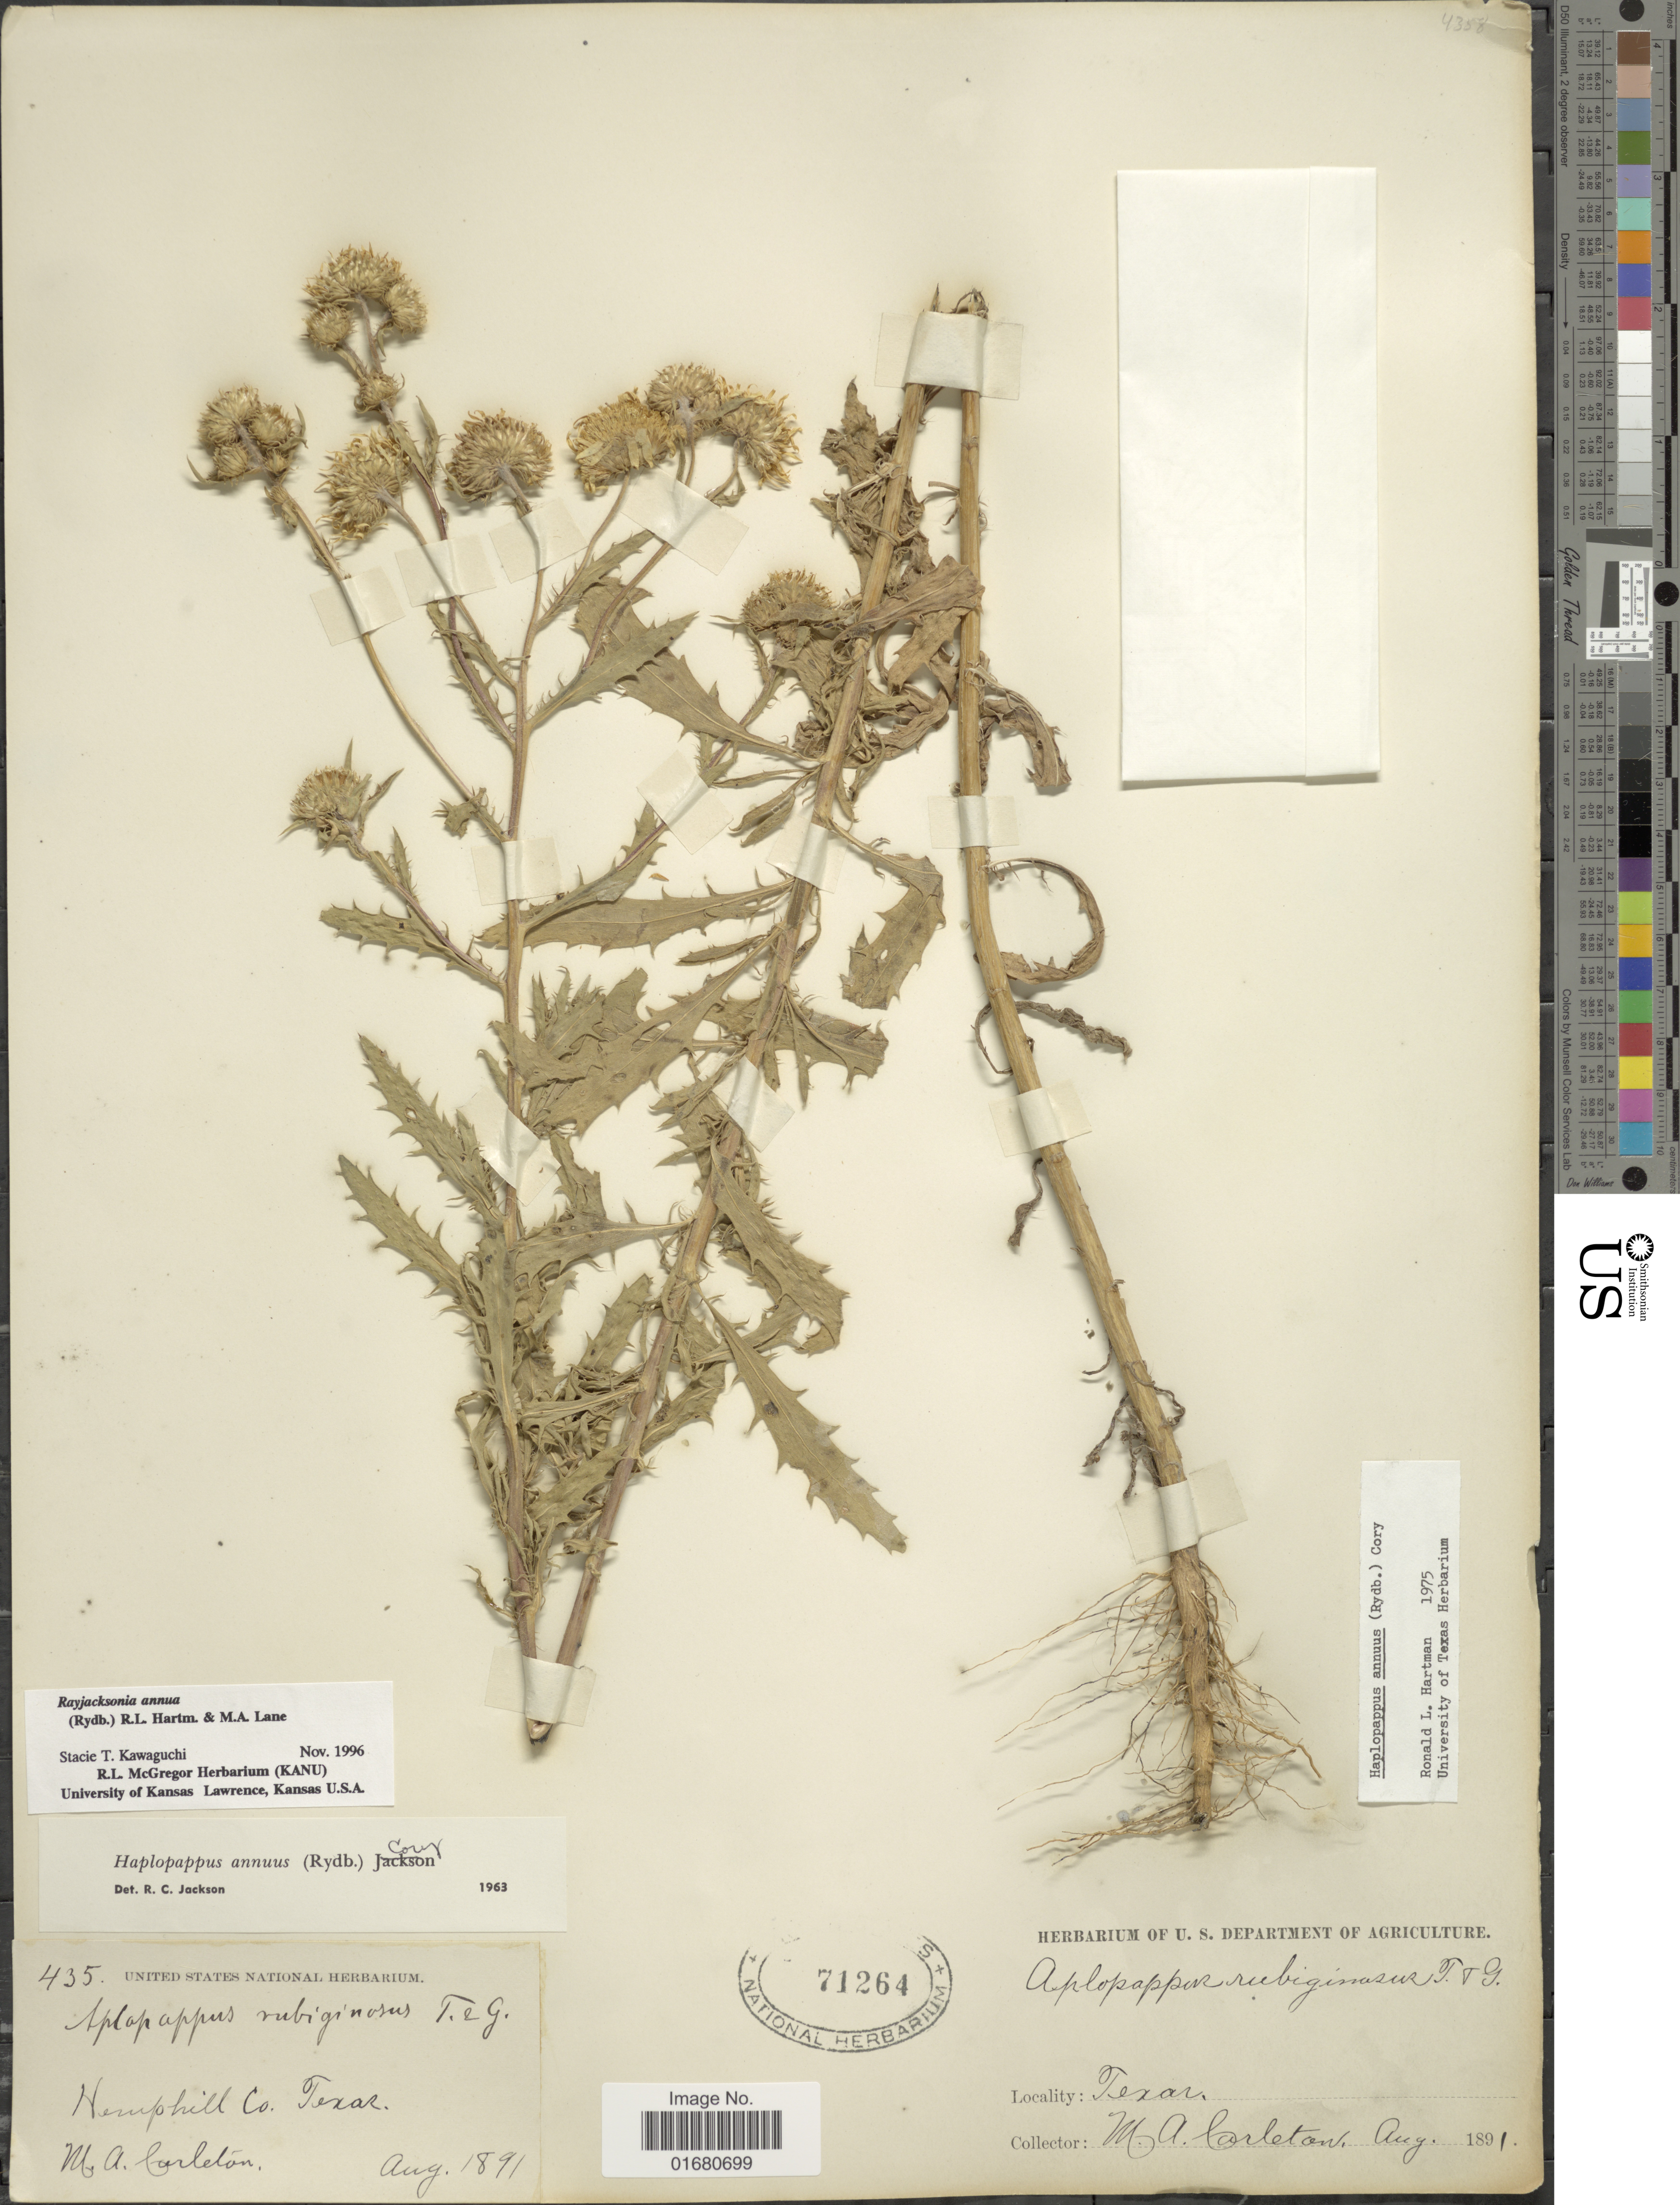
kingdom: Plantae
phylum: Tracheophyta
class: Magnoliopsida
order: Asterales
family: Asteraceae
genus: Rayjacksonia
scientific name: Rayjacksonia annua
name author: (Rydb.) R.L. Hartm. & M.A. Lane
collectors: M. A. Carleton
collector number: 435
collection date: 1891-08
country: United States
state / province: Oklahoma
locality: Hemphill Co.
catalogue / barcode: US 71264